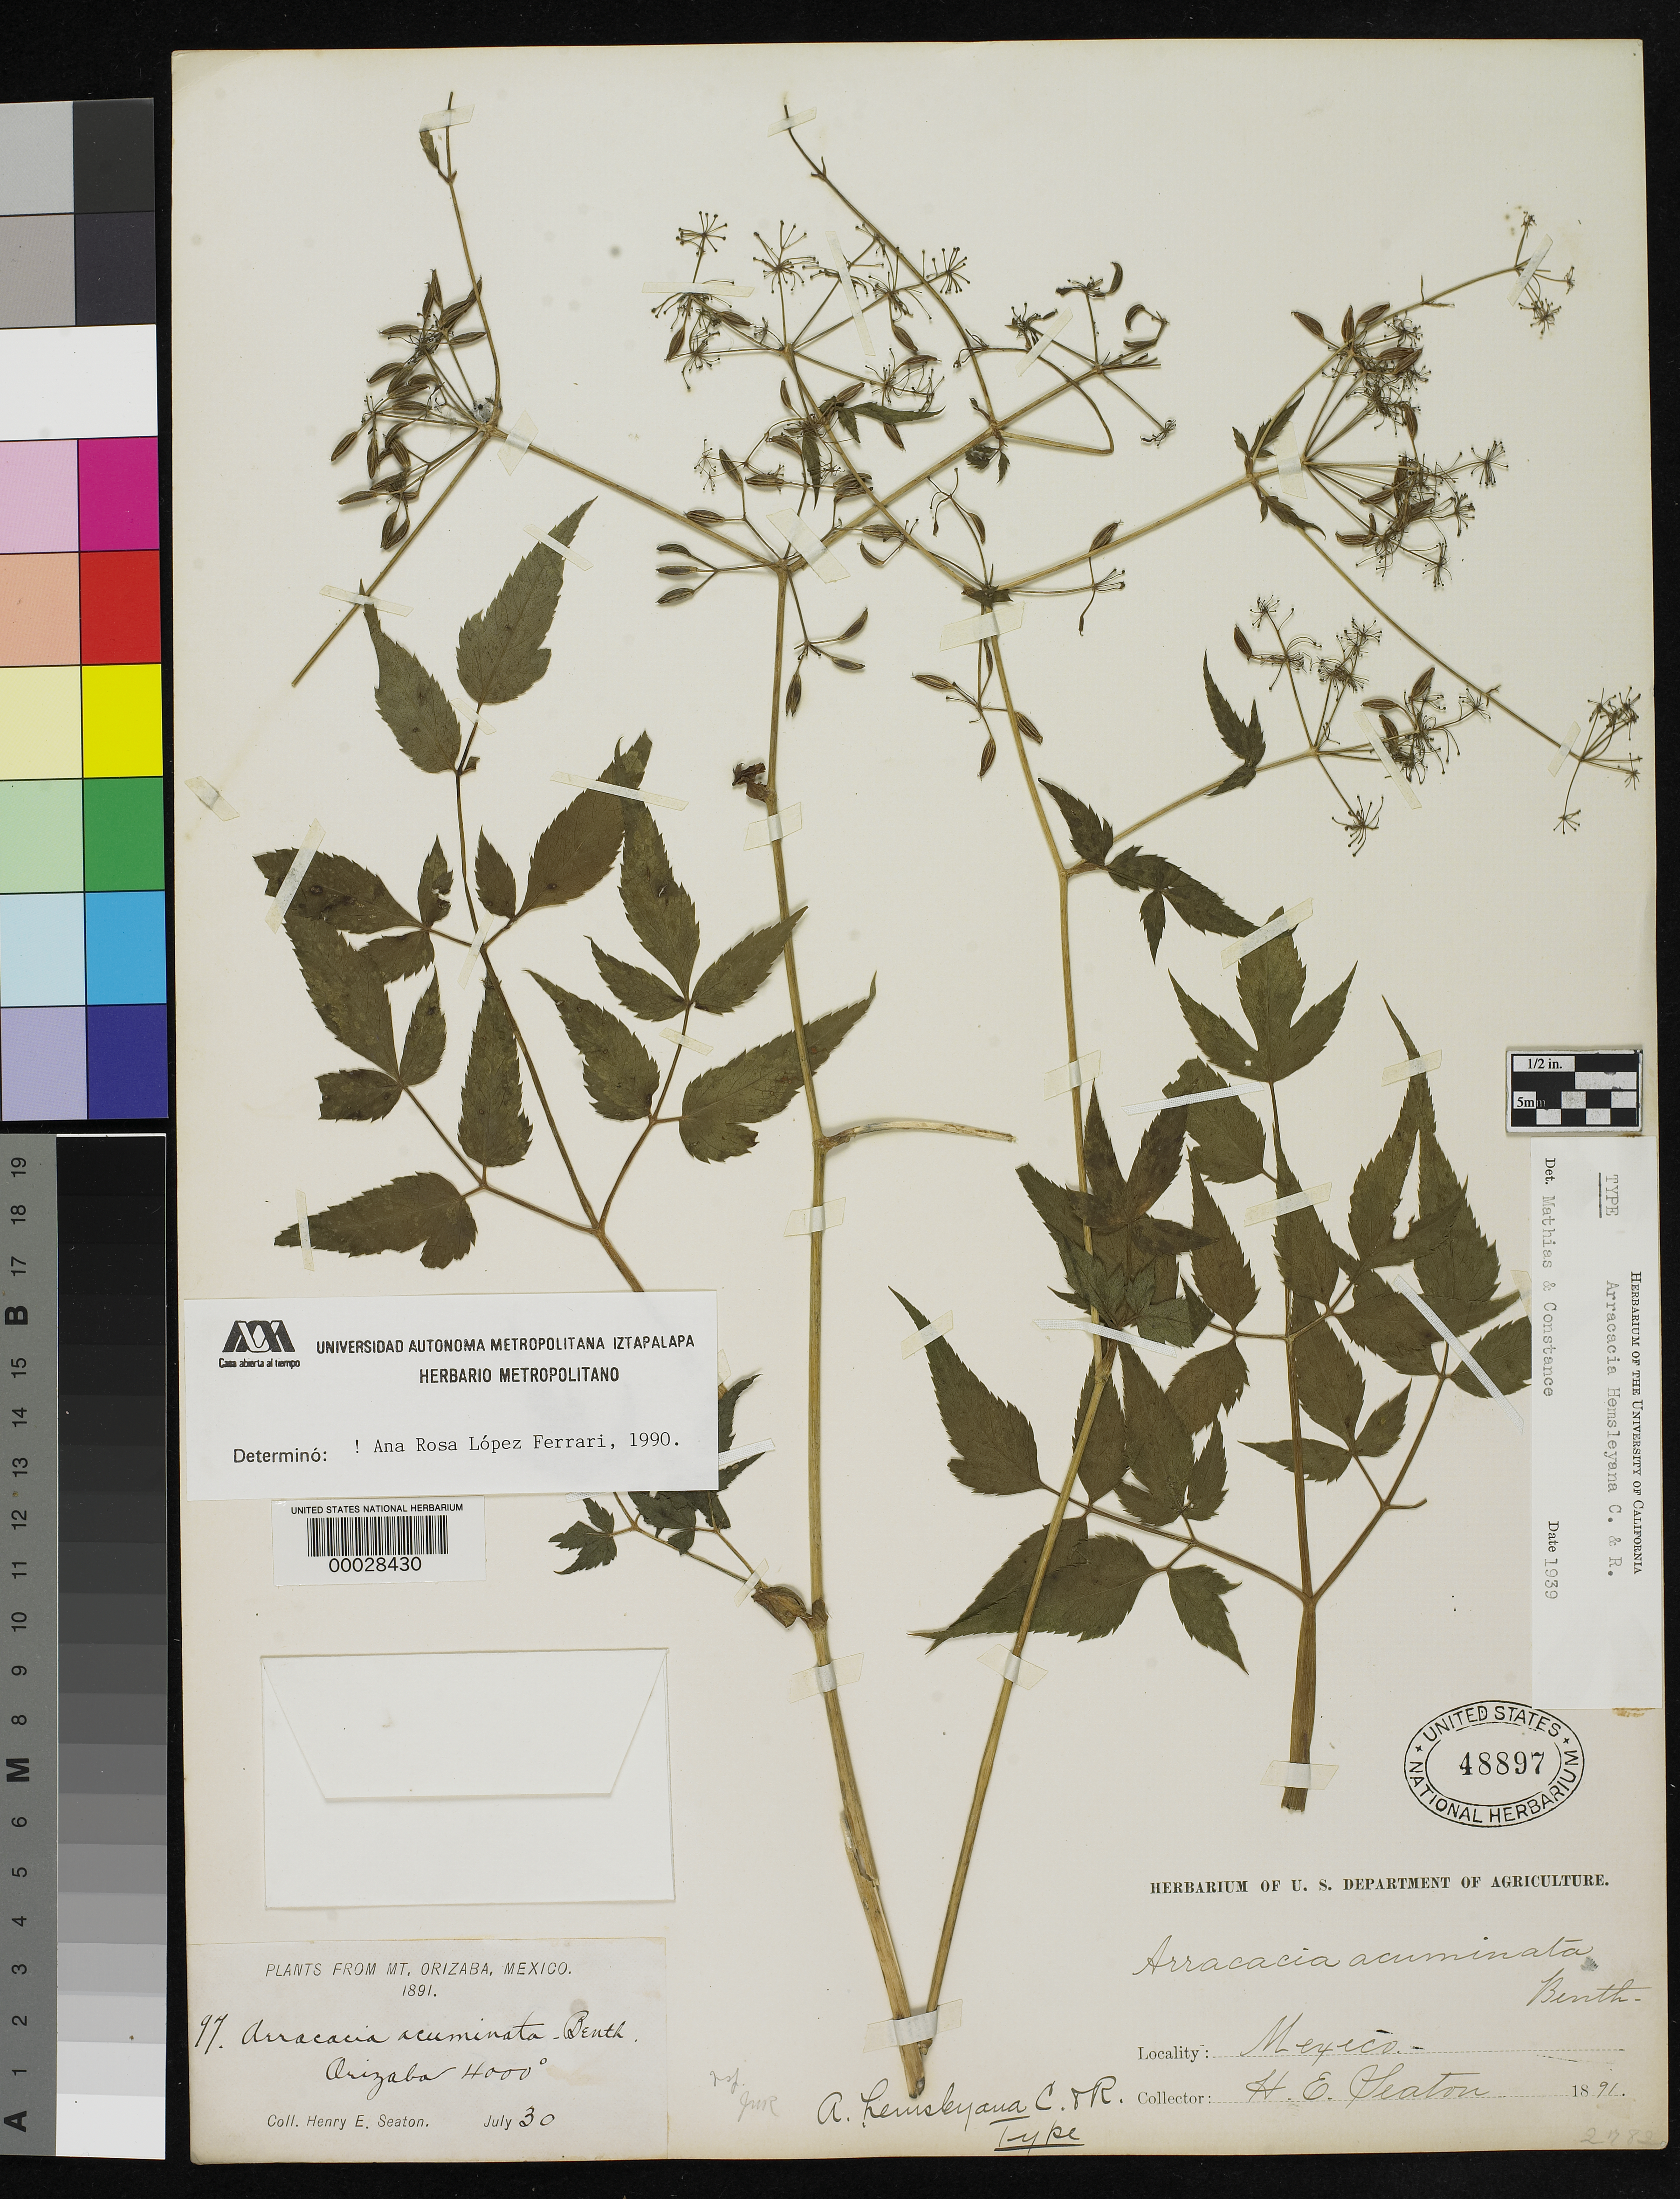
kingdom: Plantae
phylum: Tracheophyta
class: Magnoliopsida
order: Apiales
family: Apiaceae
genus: Arracacia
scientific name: Arracacia hemsleyana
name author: J.M. Coult. & Rose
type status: Type Collection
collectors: H. E. Seaton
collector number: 97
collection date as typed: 30 Jul 1891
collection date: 1891-07-30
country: Mexico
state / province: Veracruz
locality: Orizaba.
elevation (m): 1219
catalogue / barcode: US 48897